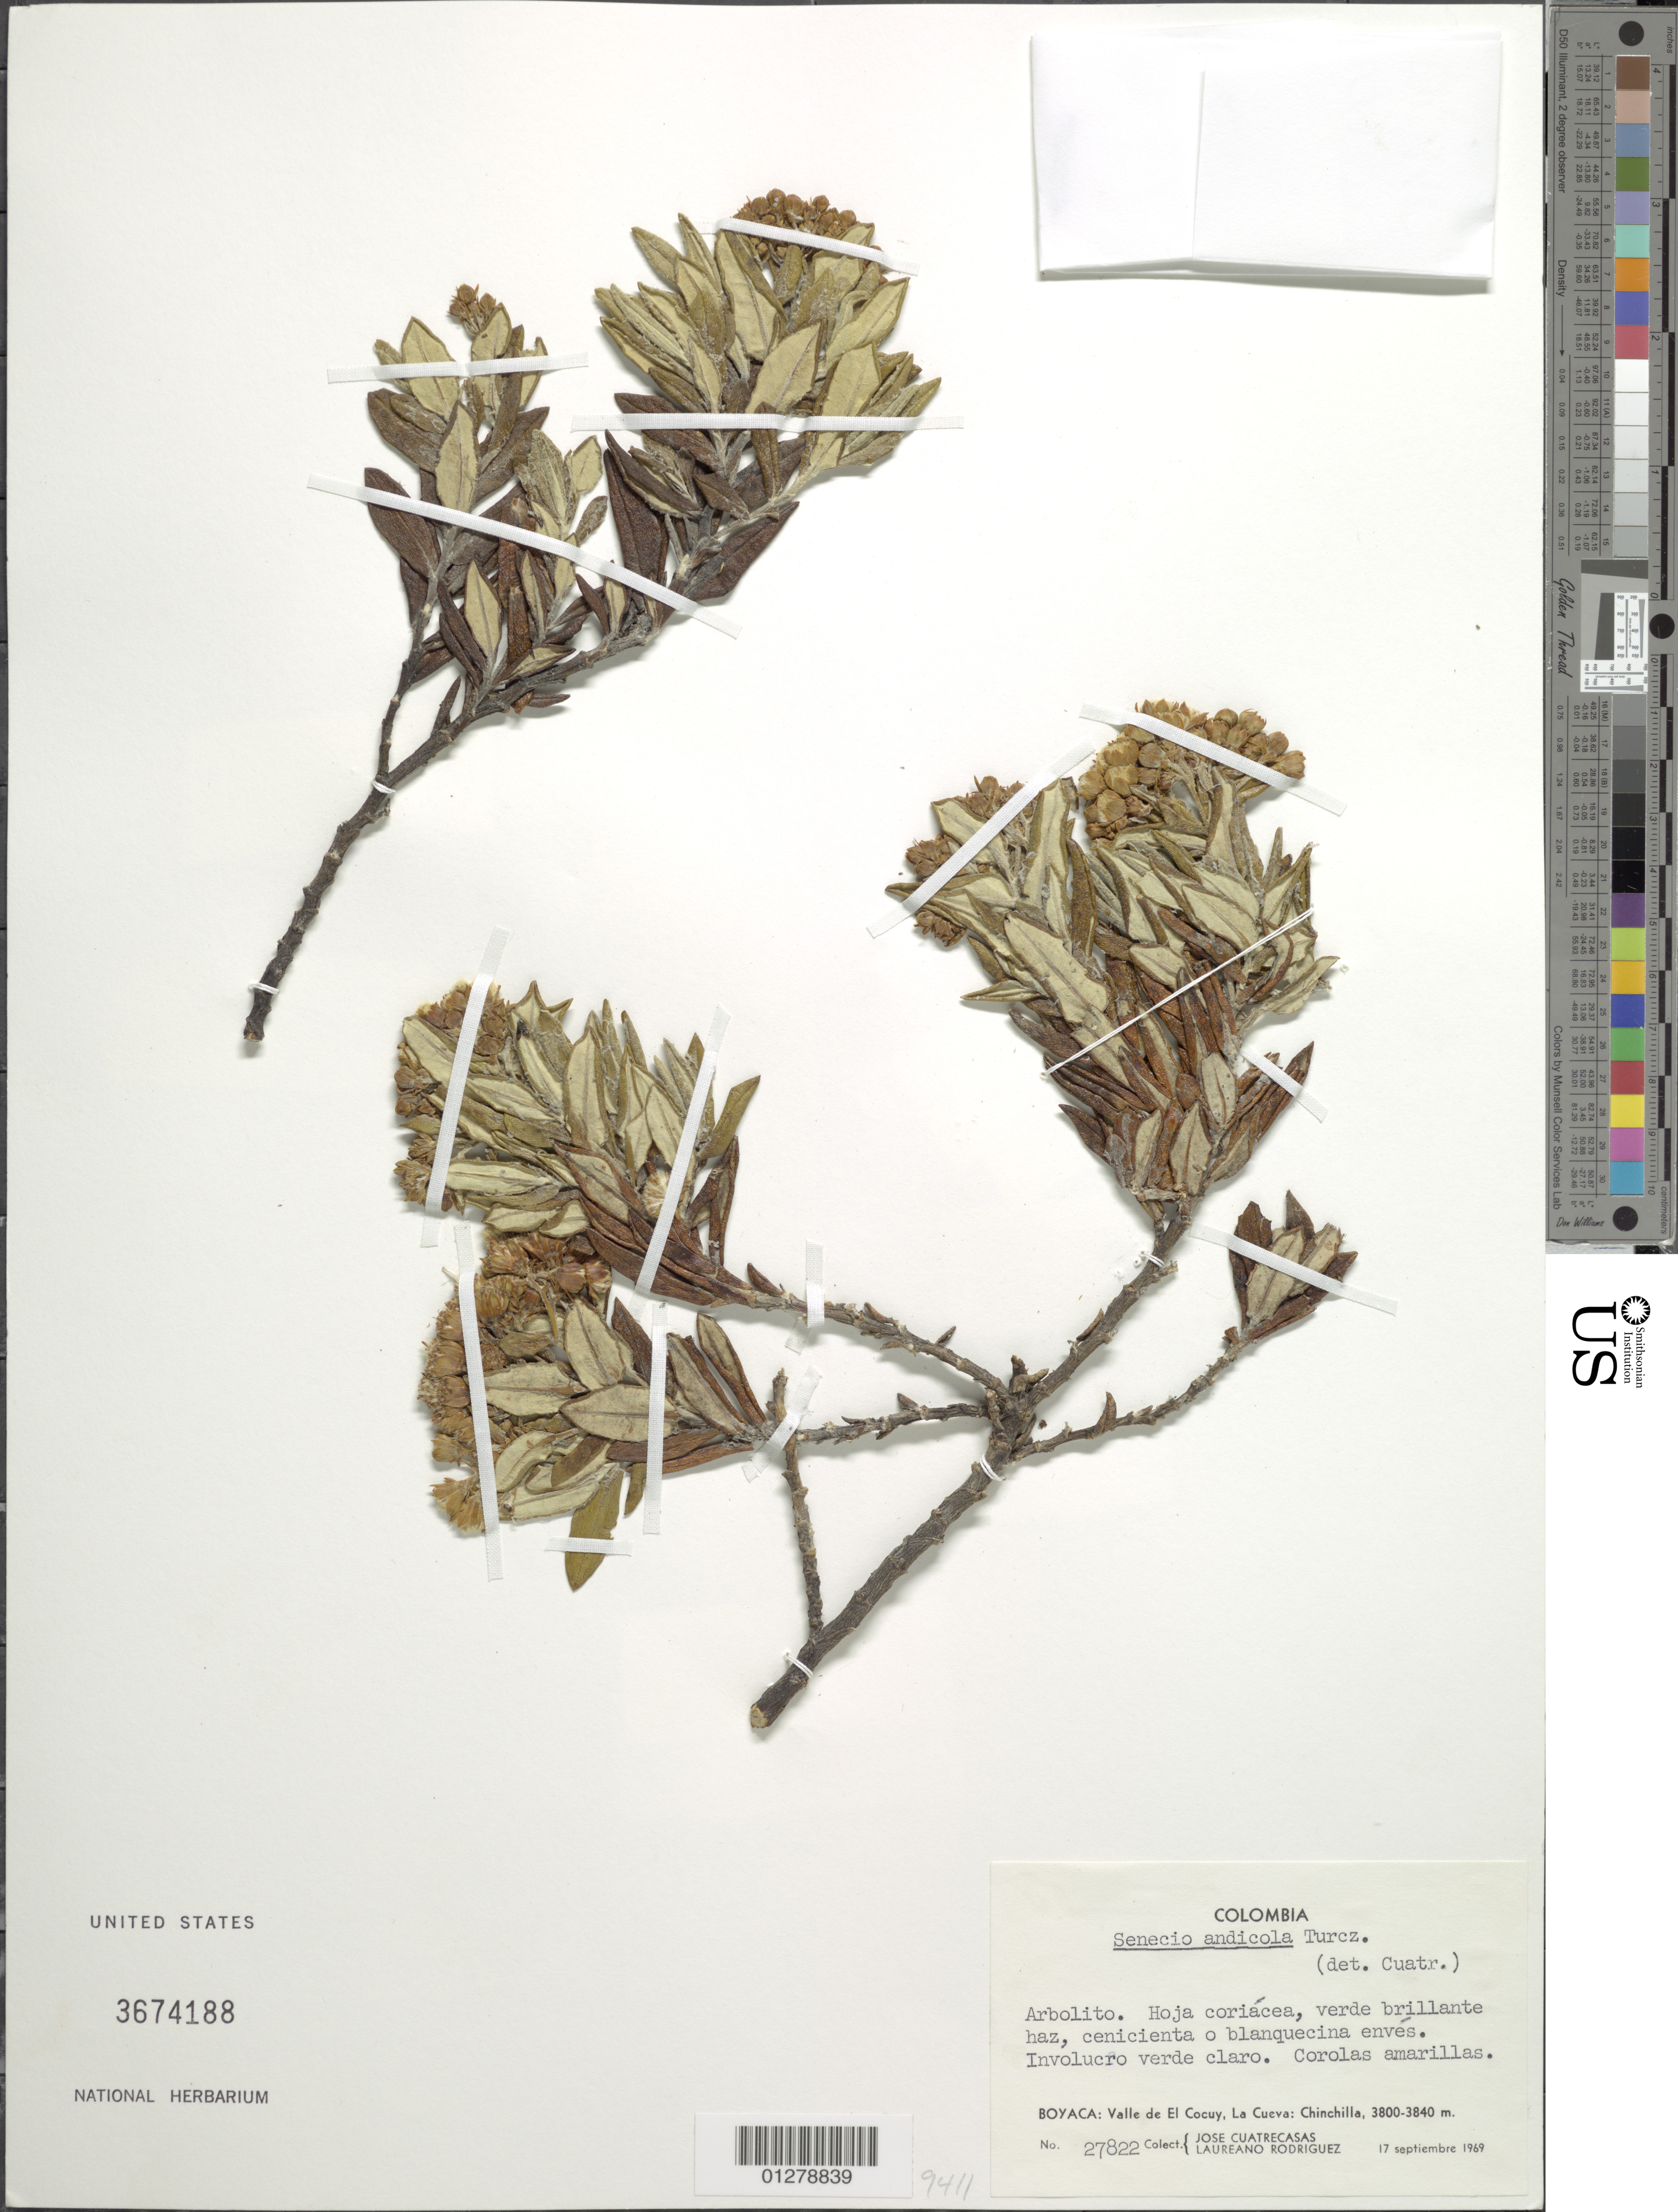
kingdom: Plantae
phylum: Tracheophyta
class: Magnoliopsida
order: Asterales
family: Asteraceae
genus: Pentacalia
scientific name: Pentacalia andicola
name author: (Turcz.) Cuatrec.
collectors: J. Cuatrecasas & L. Rodriguez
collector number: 27822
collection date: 1969-09-17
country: Colombia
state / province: Boyacá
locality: Valle de El Cocuy, La Cueva: Chinchilla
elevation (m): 3800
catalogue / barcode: US 3674188